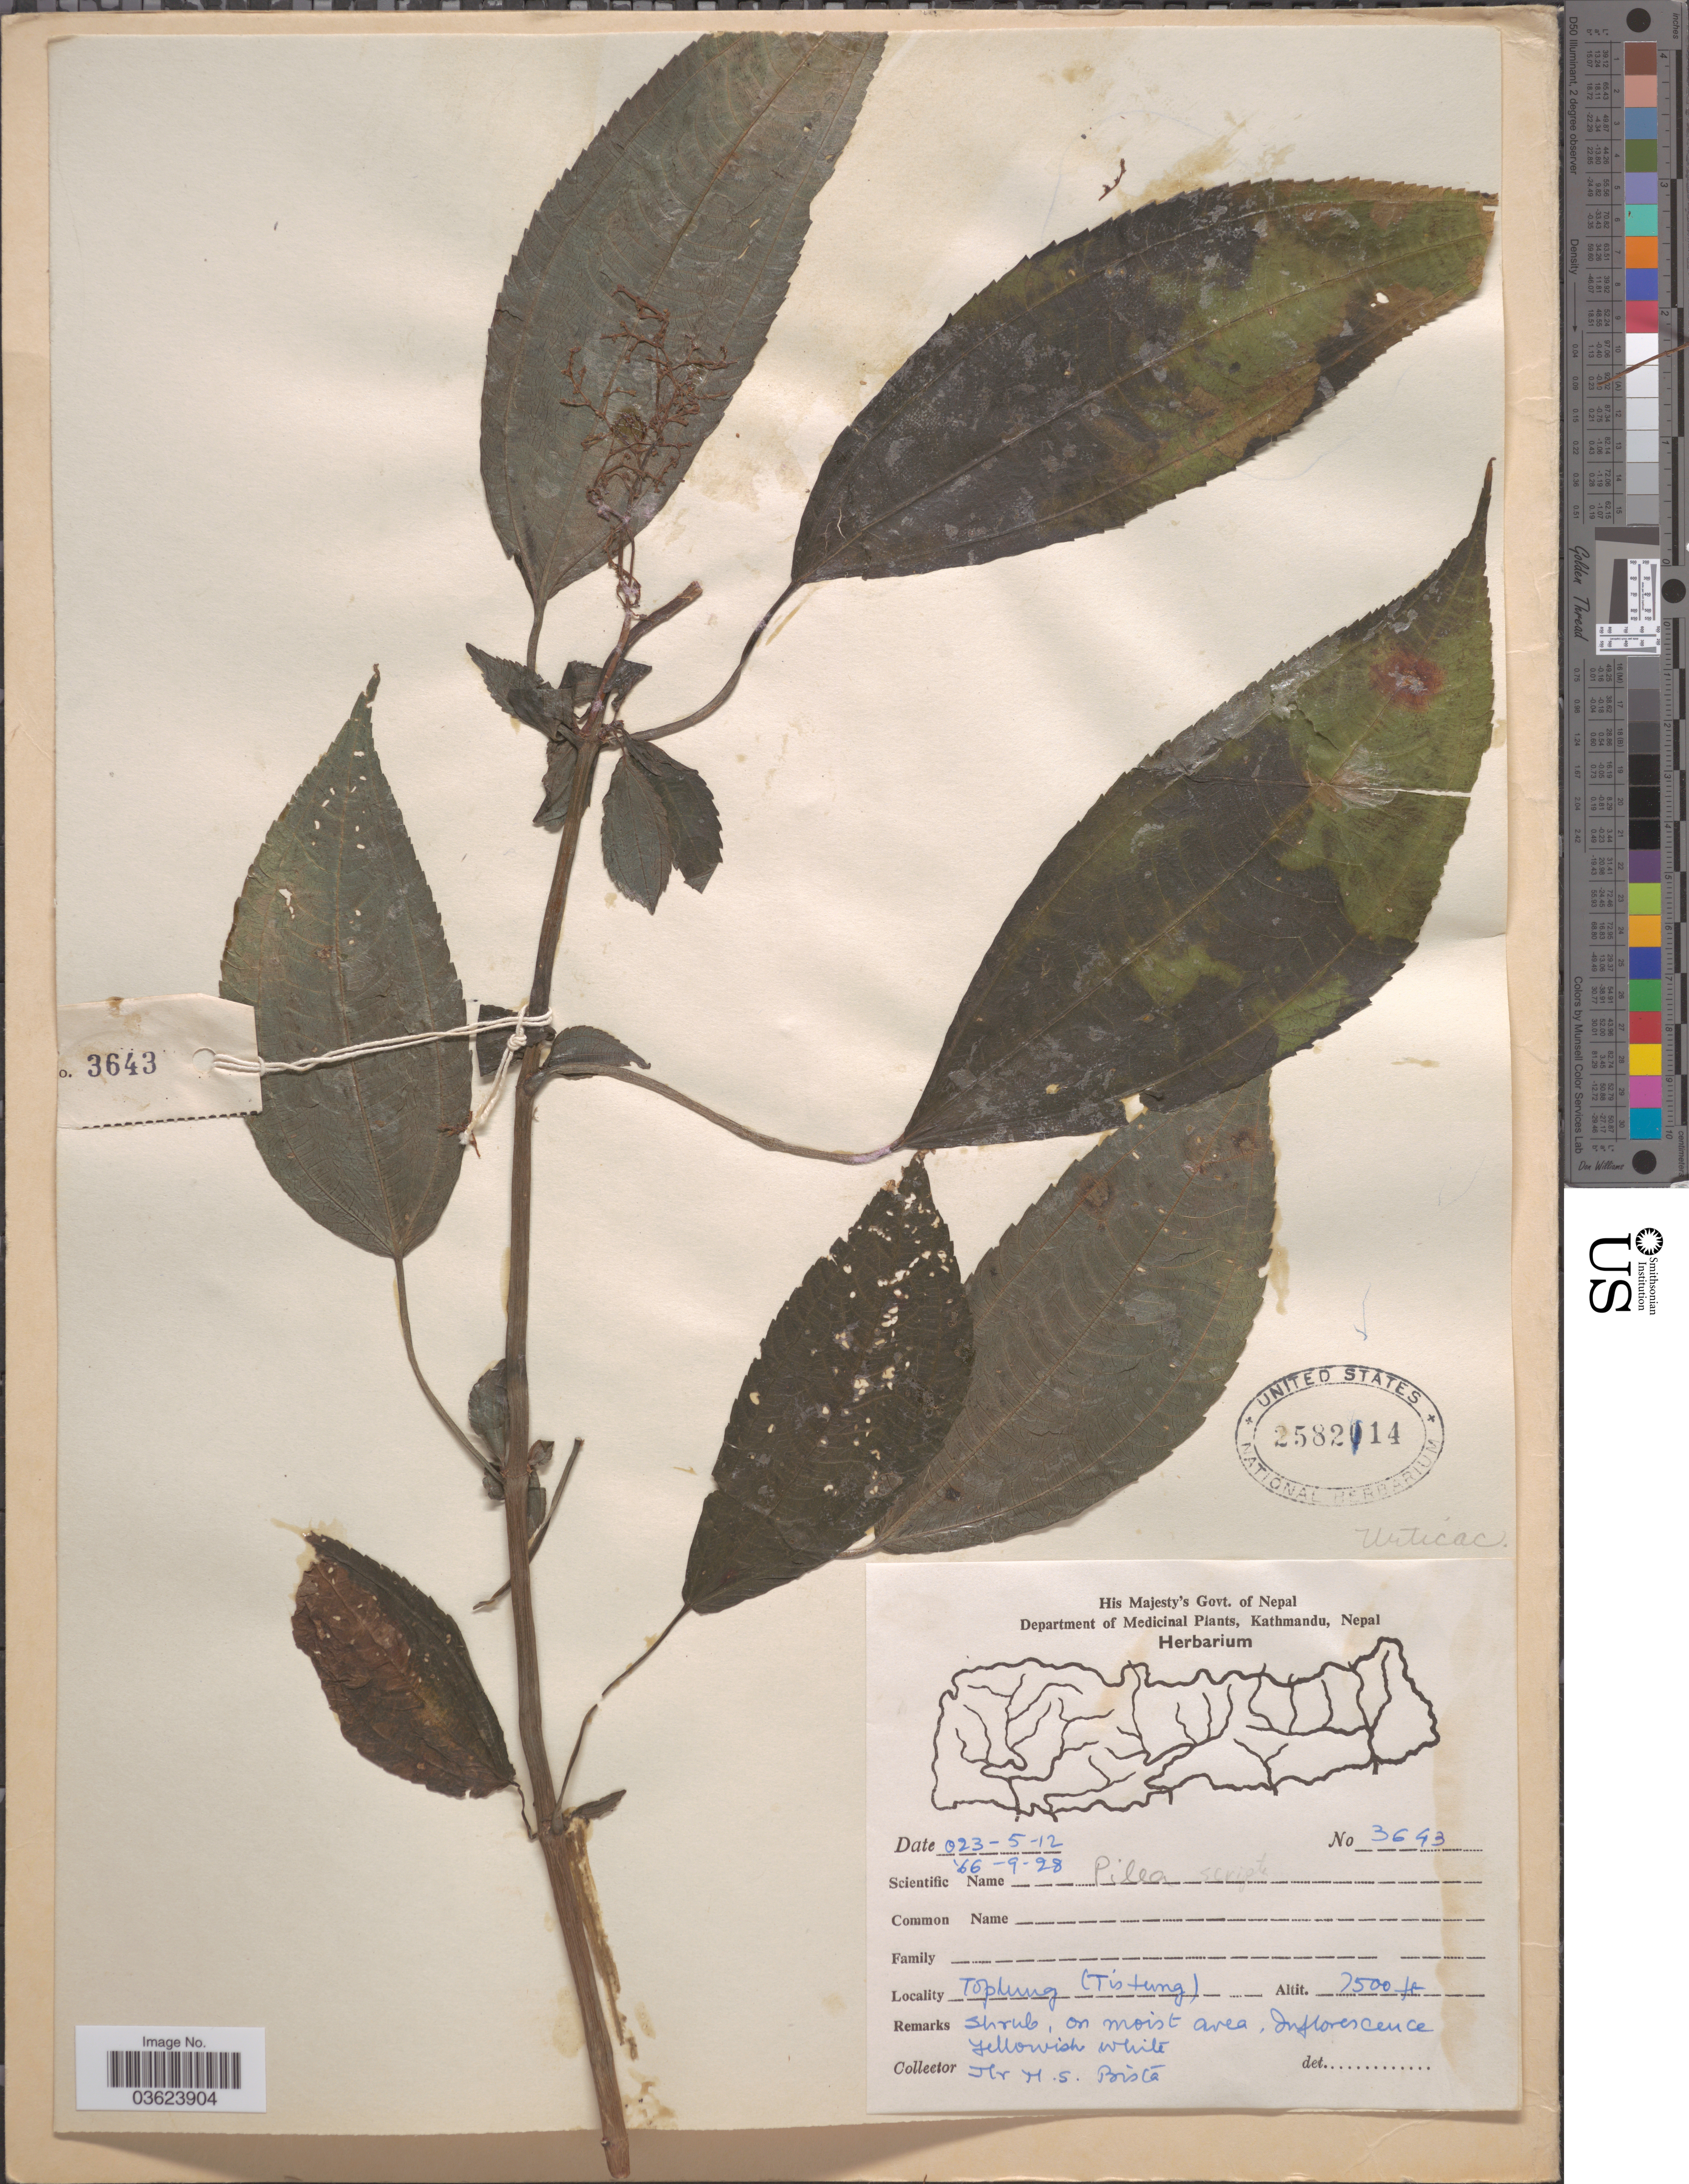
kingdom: Plantae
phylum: Tracheophyta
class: Magnoliopsida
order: Rosales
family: Urticaceae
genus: Pilea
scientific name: Pilea scripta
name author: (Buch.-Ham. ex D. Don) Wedd.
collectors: M. Bista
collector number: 3643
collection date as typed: Transcribed d/m/y: 12/5/23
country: Nepal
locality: Tophung (Tistung).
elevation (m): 2286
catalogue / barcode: US 2582114